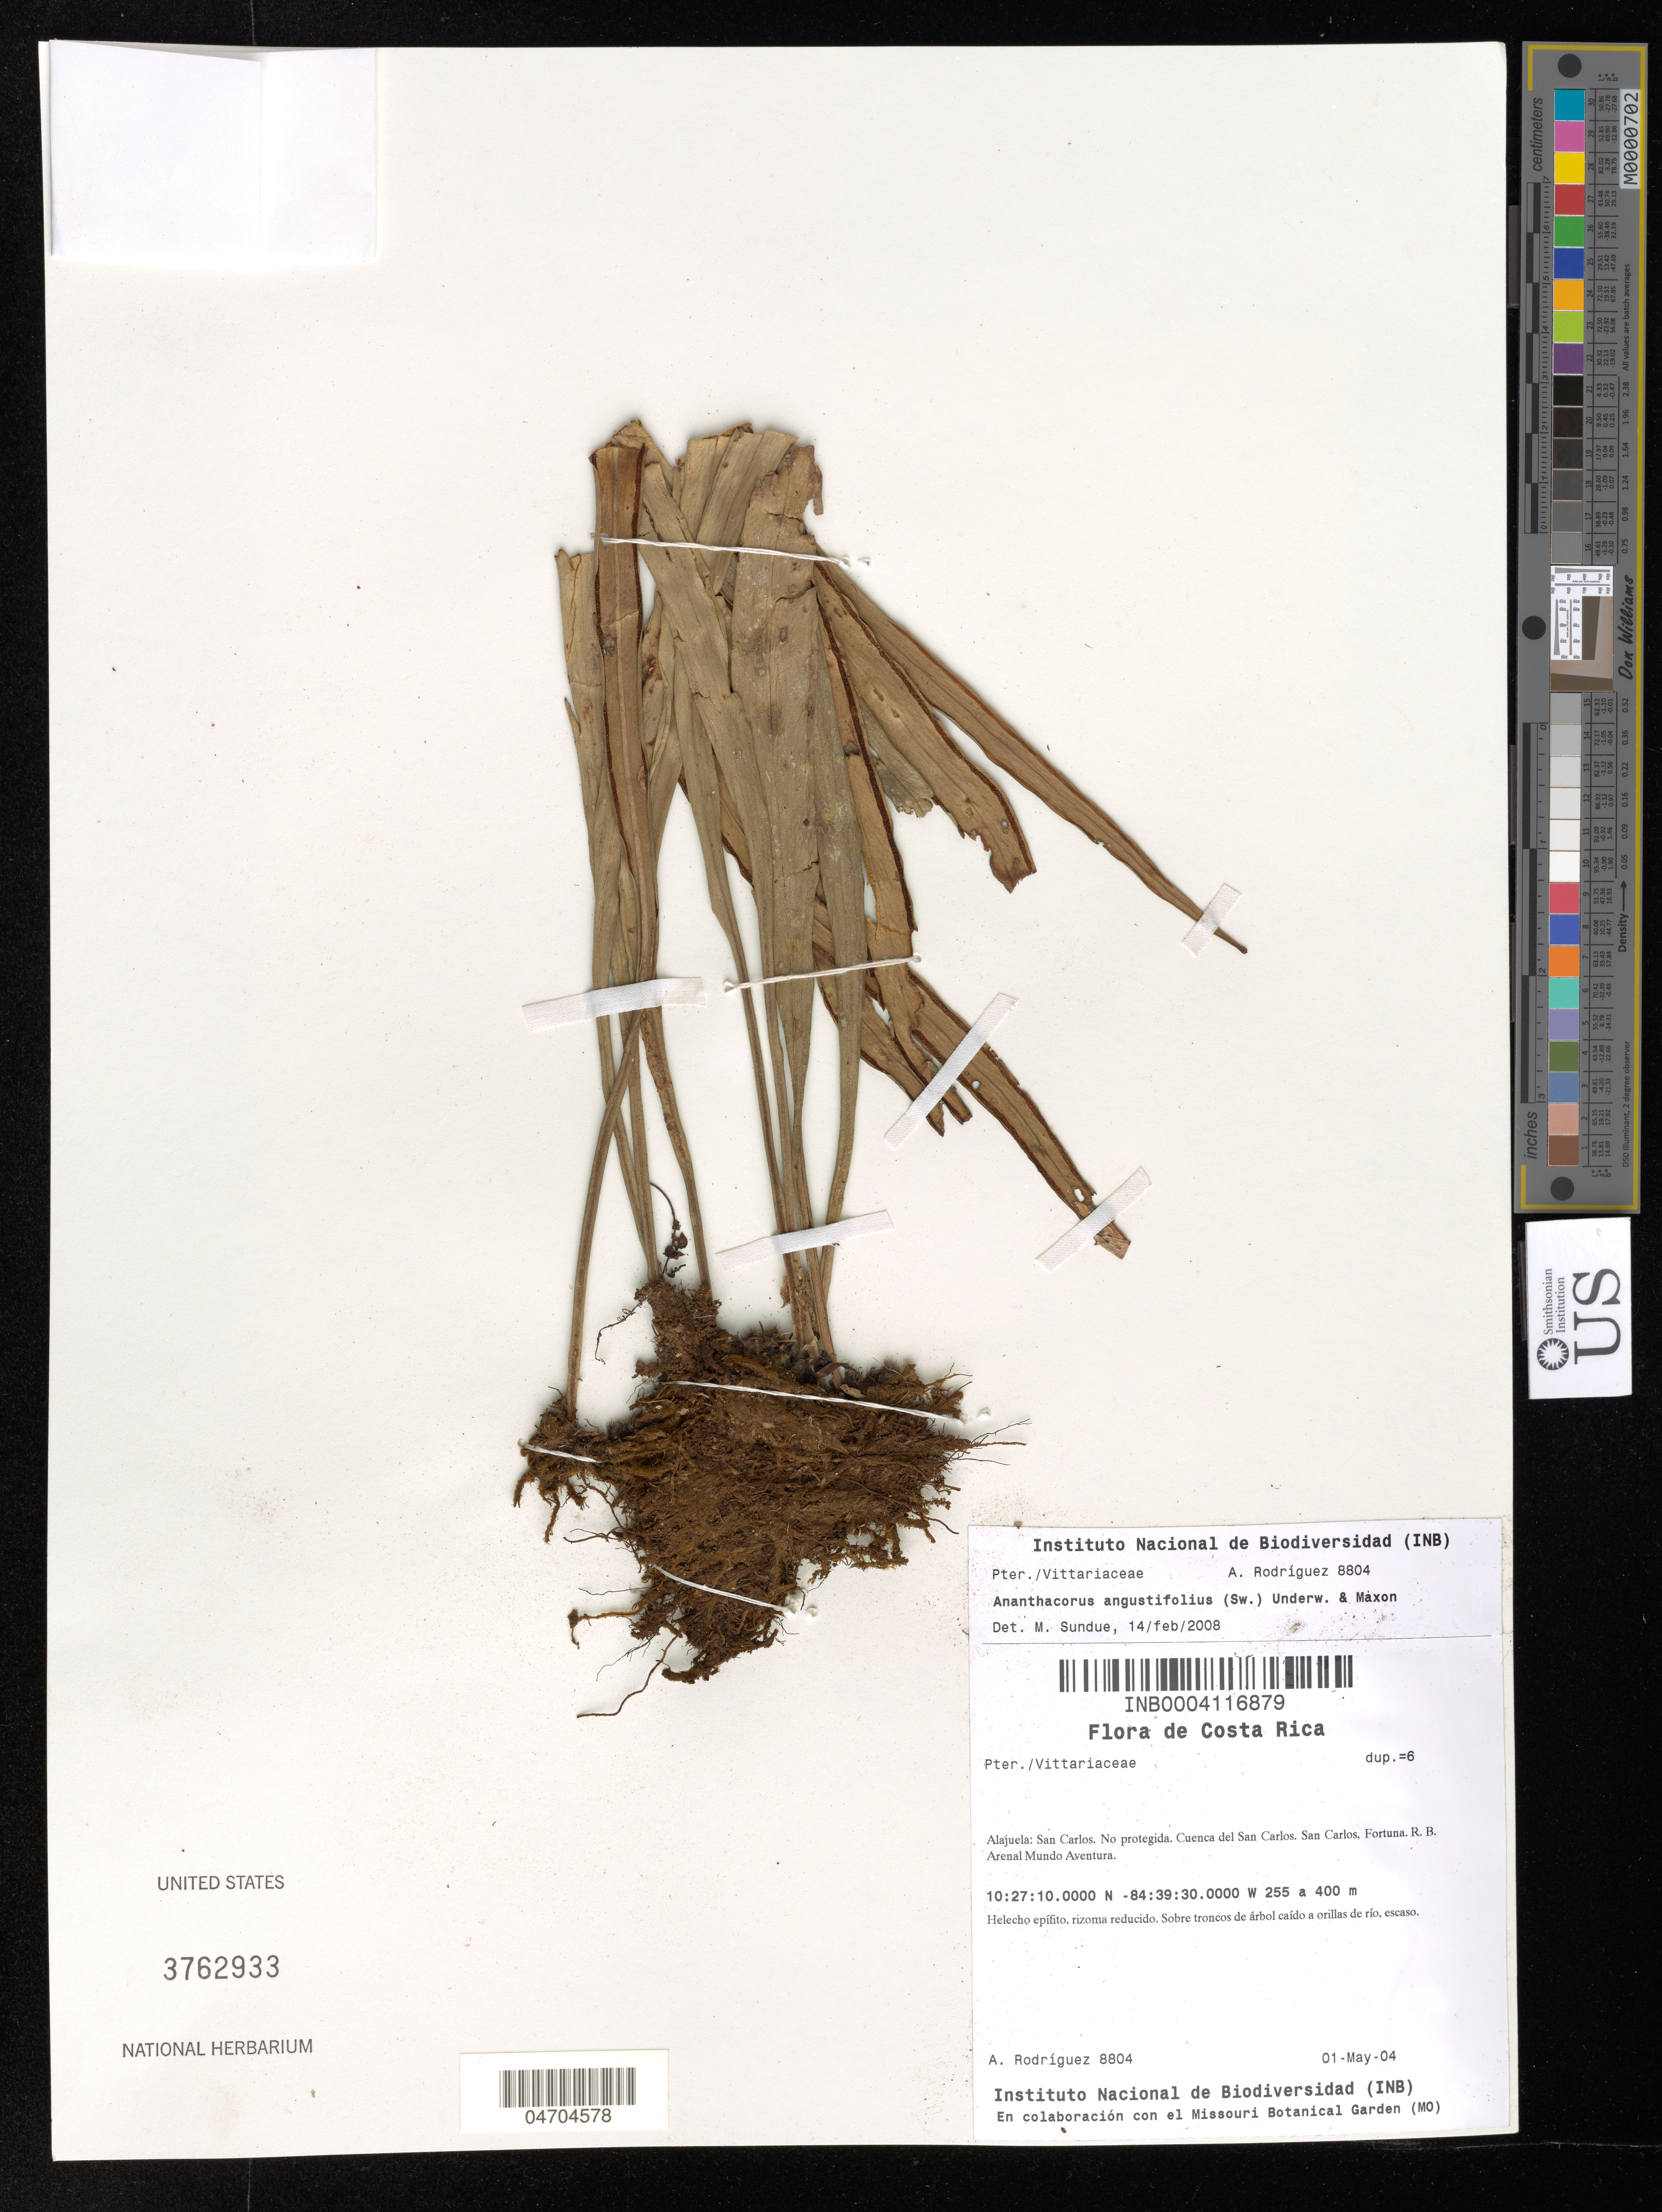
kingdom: Plantae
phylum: Tracheophyta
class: Polypodiopsida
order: Polypodiales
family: Pteridaceae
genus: Ananthacorus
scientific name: Ananthacorus angustifolius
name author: (Sw.) Underw. & Maxon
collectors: A. Rodríguez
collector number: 8804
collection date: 2004-05-01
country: Costa Rica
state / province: Alajuela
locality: San Carlos. No protegida. Cuenca del San Carlos. Fortuna. R. B. Arenal Mundo Aventura.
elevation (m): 255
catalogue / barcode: US 3762933